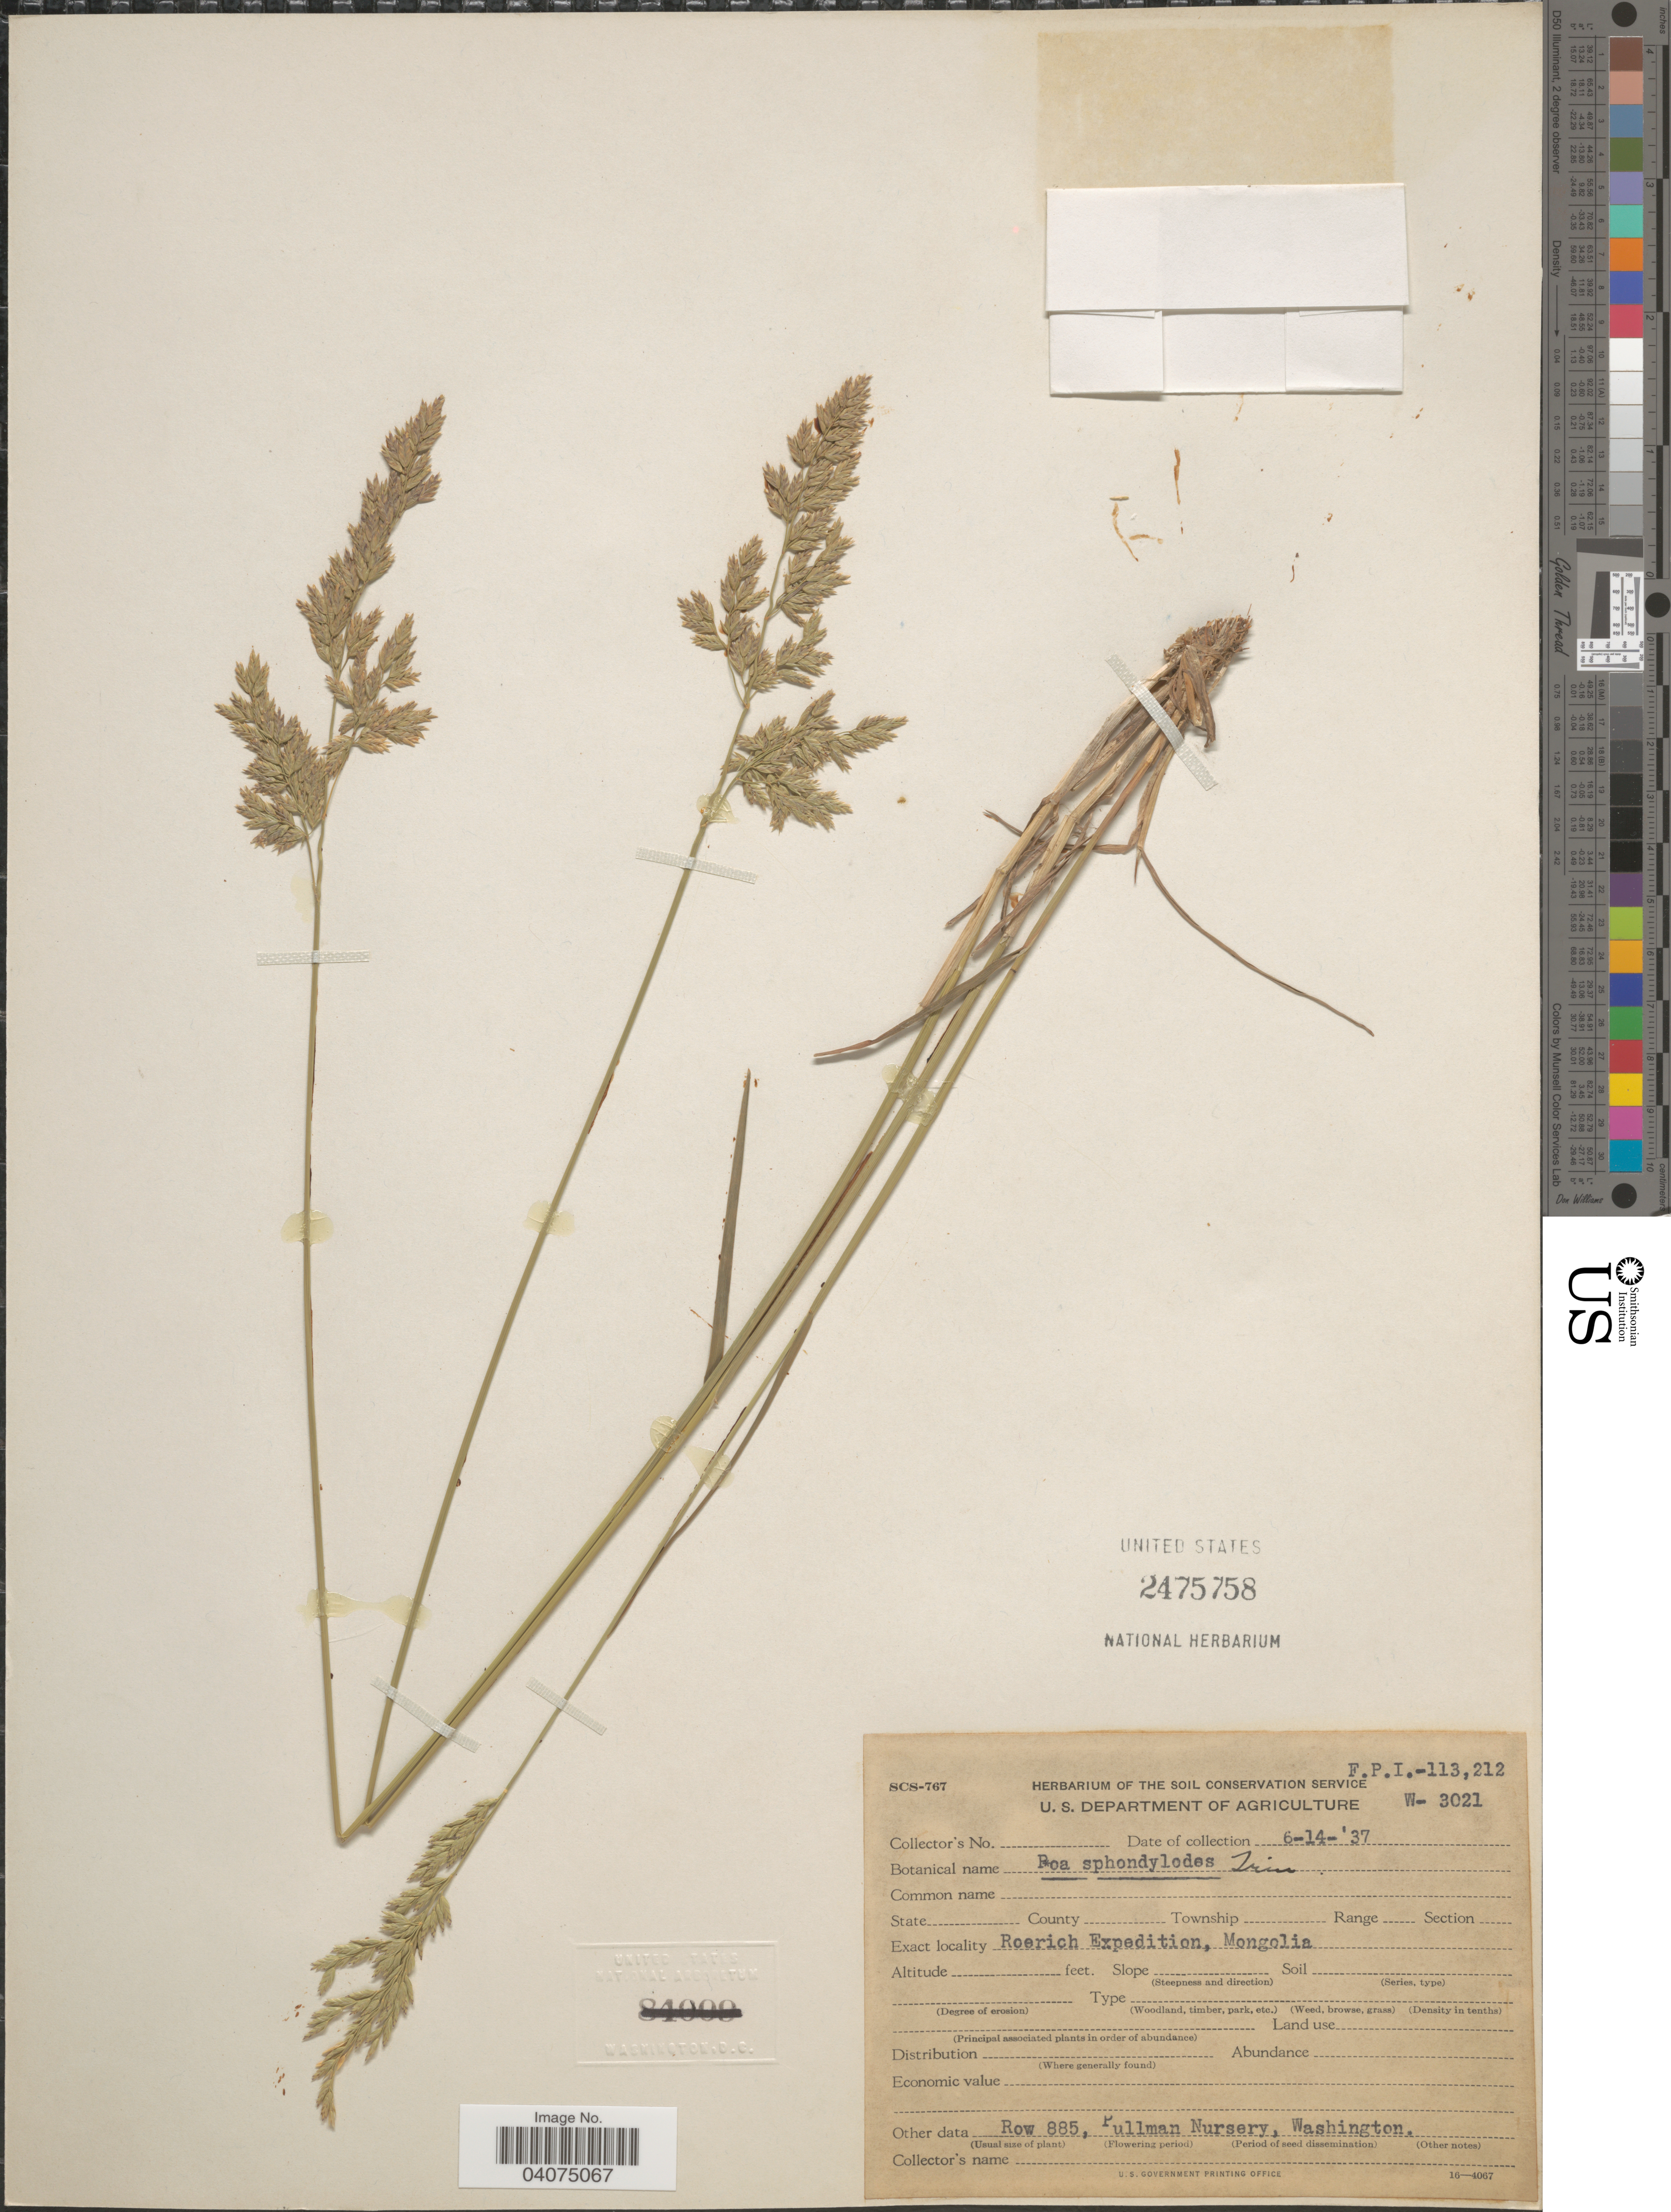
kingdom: Plantae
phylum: Tracheophyta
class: Liliopsida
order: Poales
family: Poaceae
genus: Poa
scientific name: Poa sphondylodes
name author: Trin.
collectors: Herbarium of the Soil Conservation Service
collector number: FPI-113212?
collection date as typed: Transcribed d/m/y: 14/6/37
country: United States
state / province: Washington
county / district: Whitman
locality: Row 885, Pullman Nursery.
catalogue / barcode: US 2475758